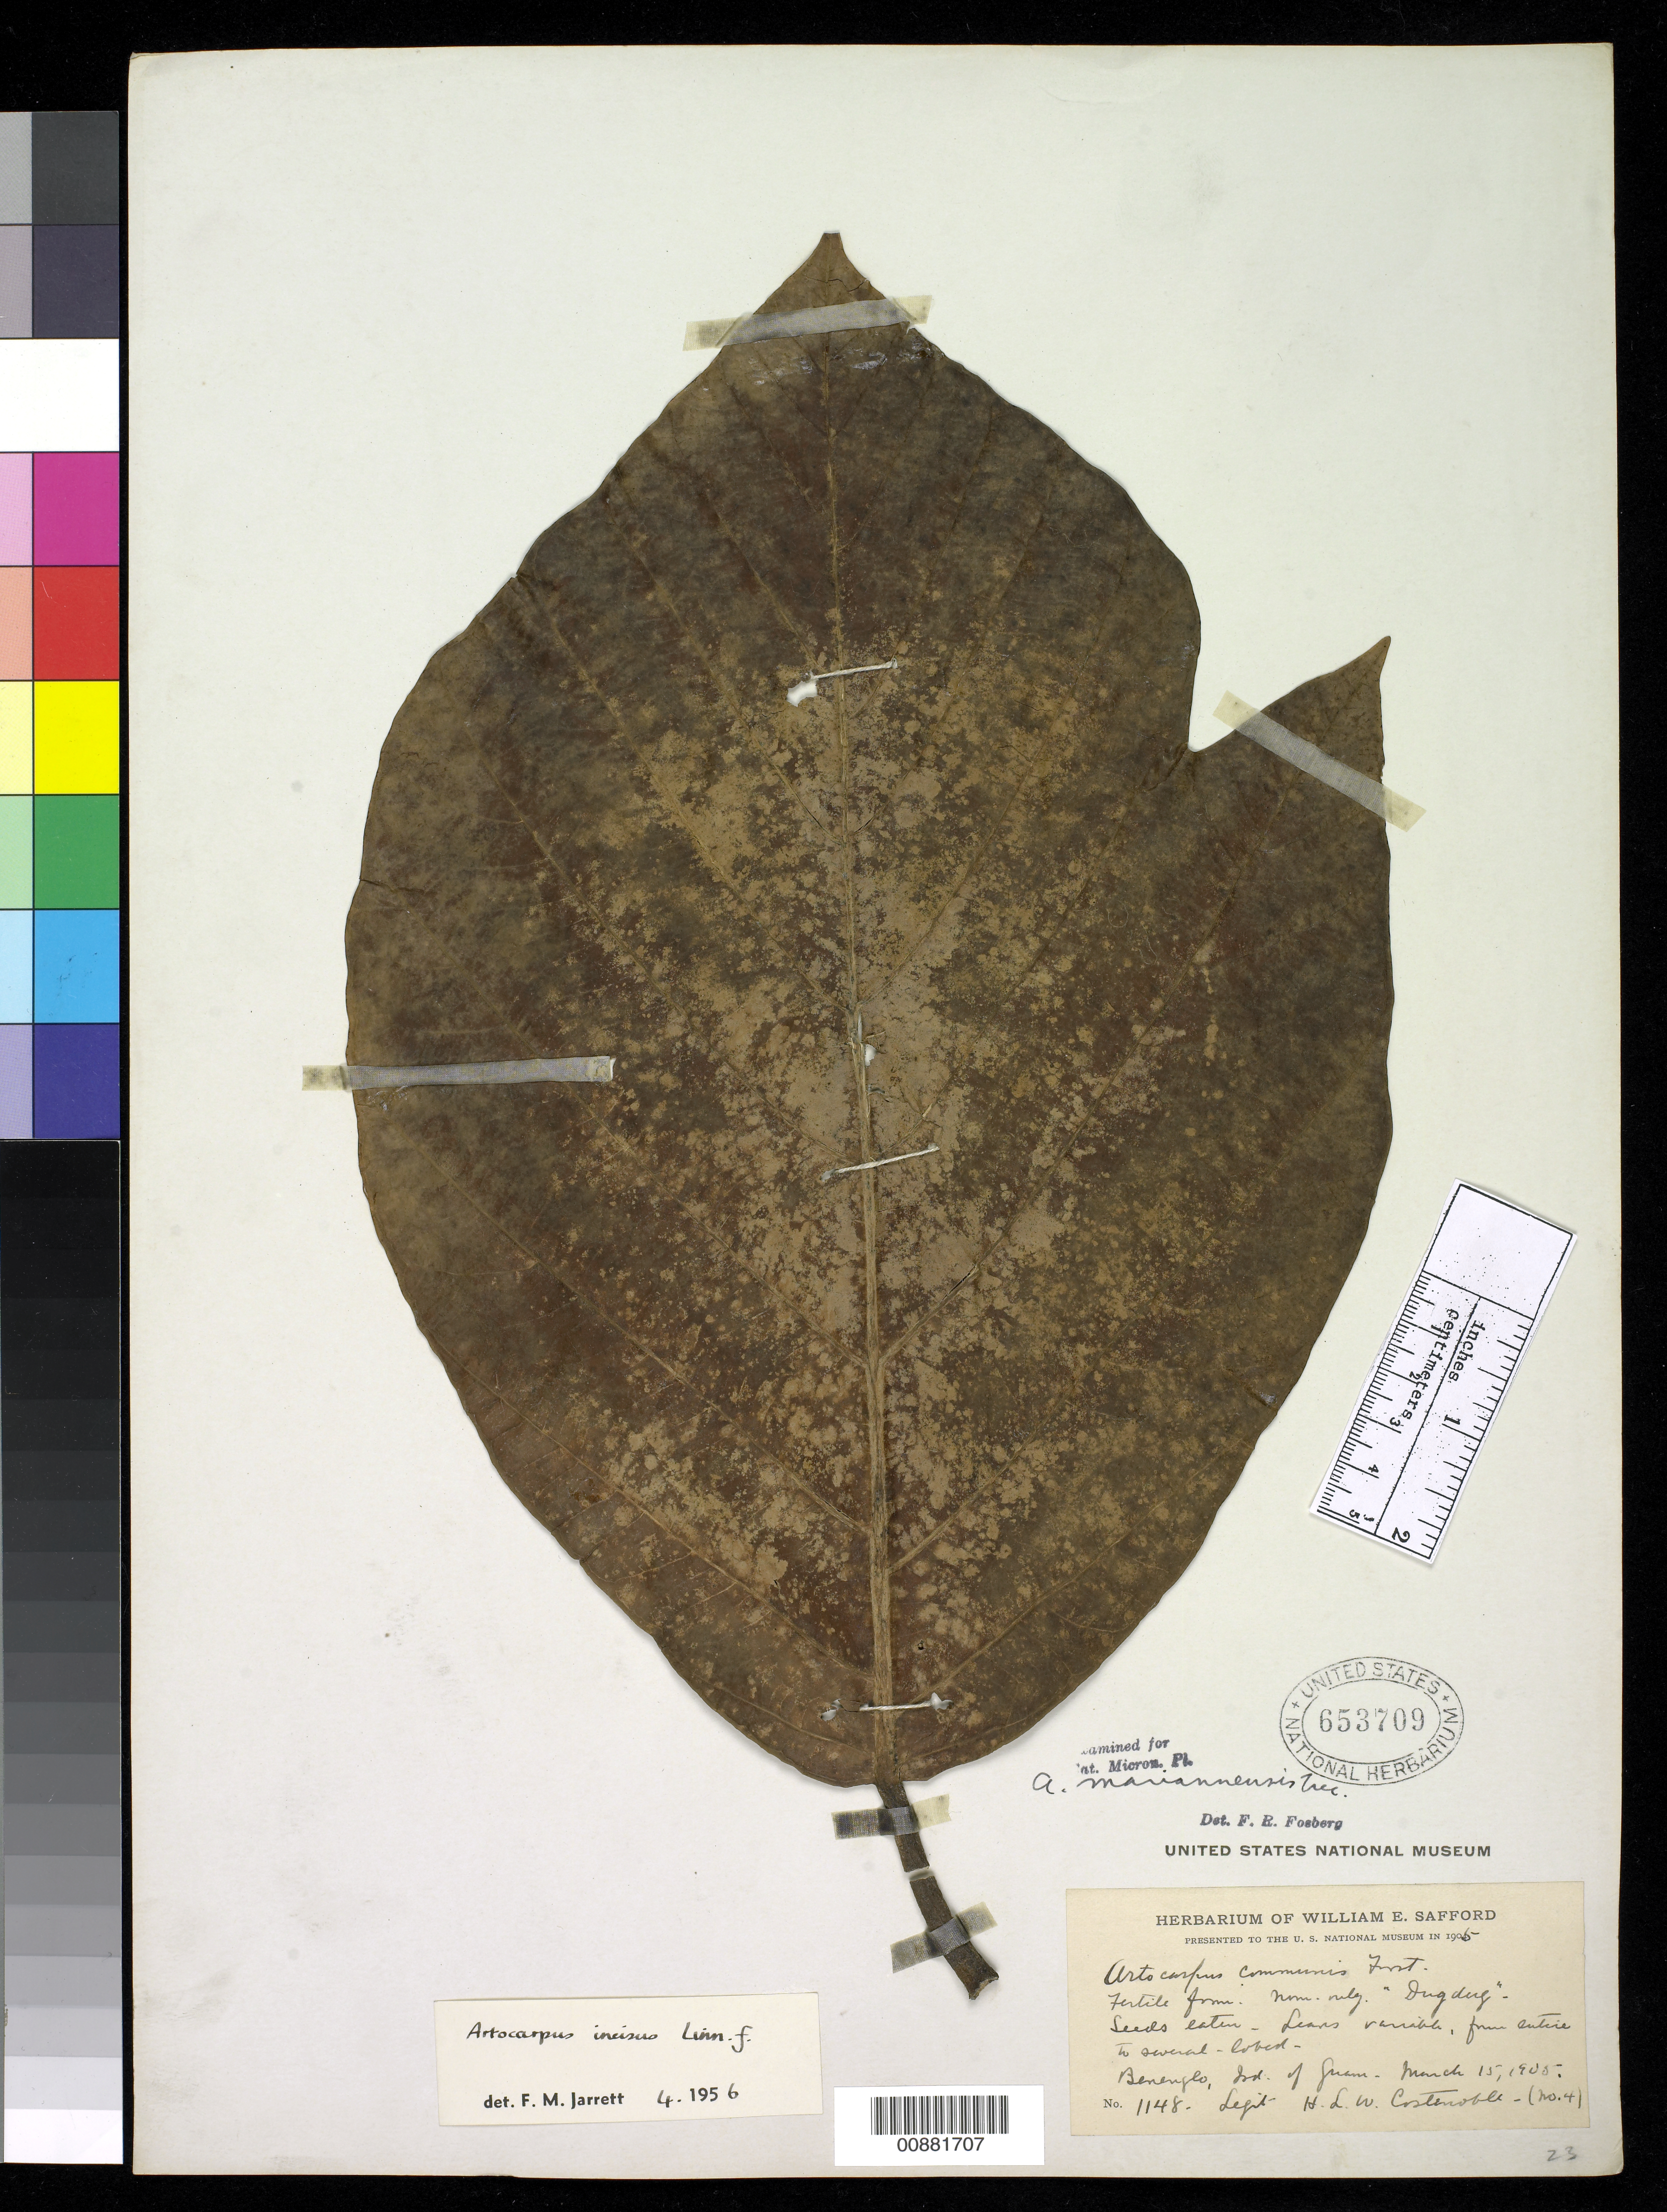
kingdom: Plantae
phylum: Tracheophyta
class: Magnoliopsida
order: Rosales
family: Moraceae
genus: Artocarpus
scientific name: Artocarpus mariannensis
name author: Trécul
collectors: H. Costenoble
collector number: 1148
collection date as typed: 15 Mar 1905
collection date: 1905-03-15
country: Guam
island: Guam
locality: Benenglo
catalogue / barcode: US 653709